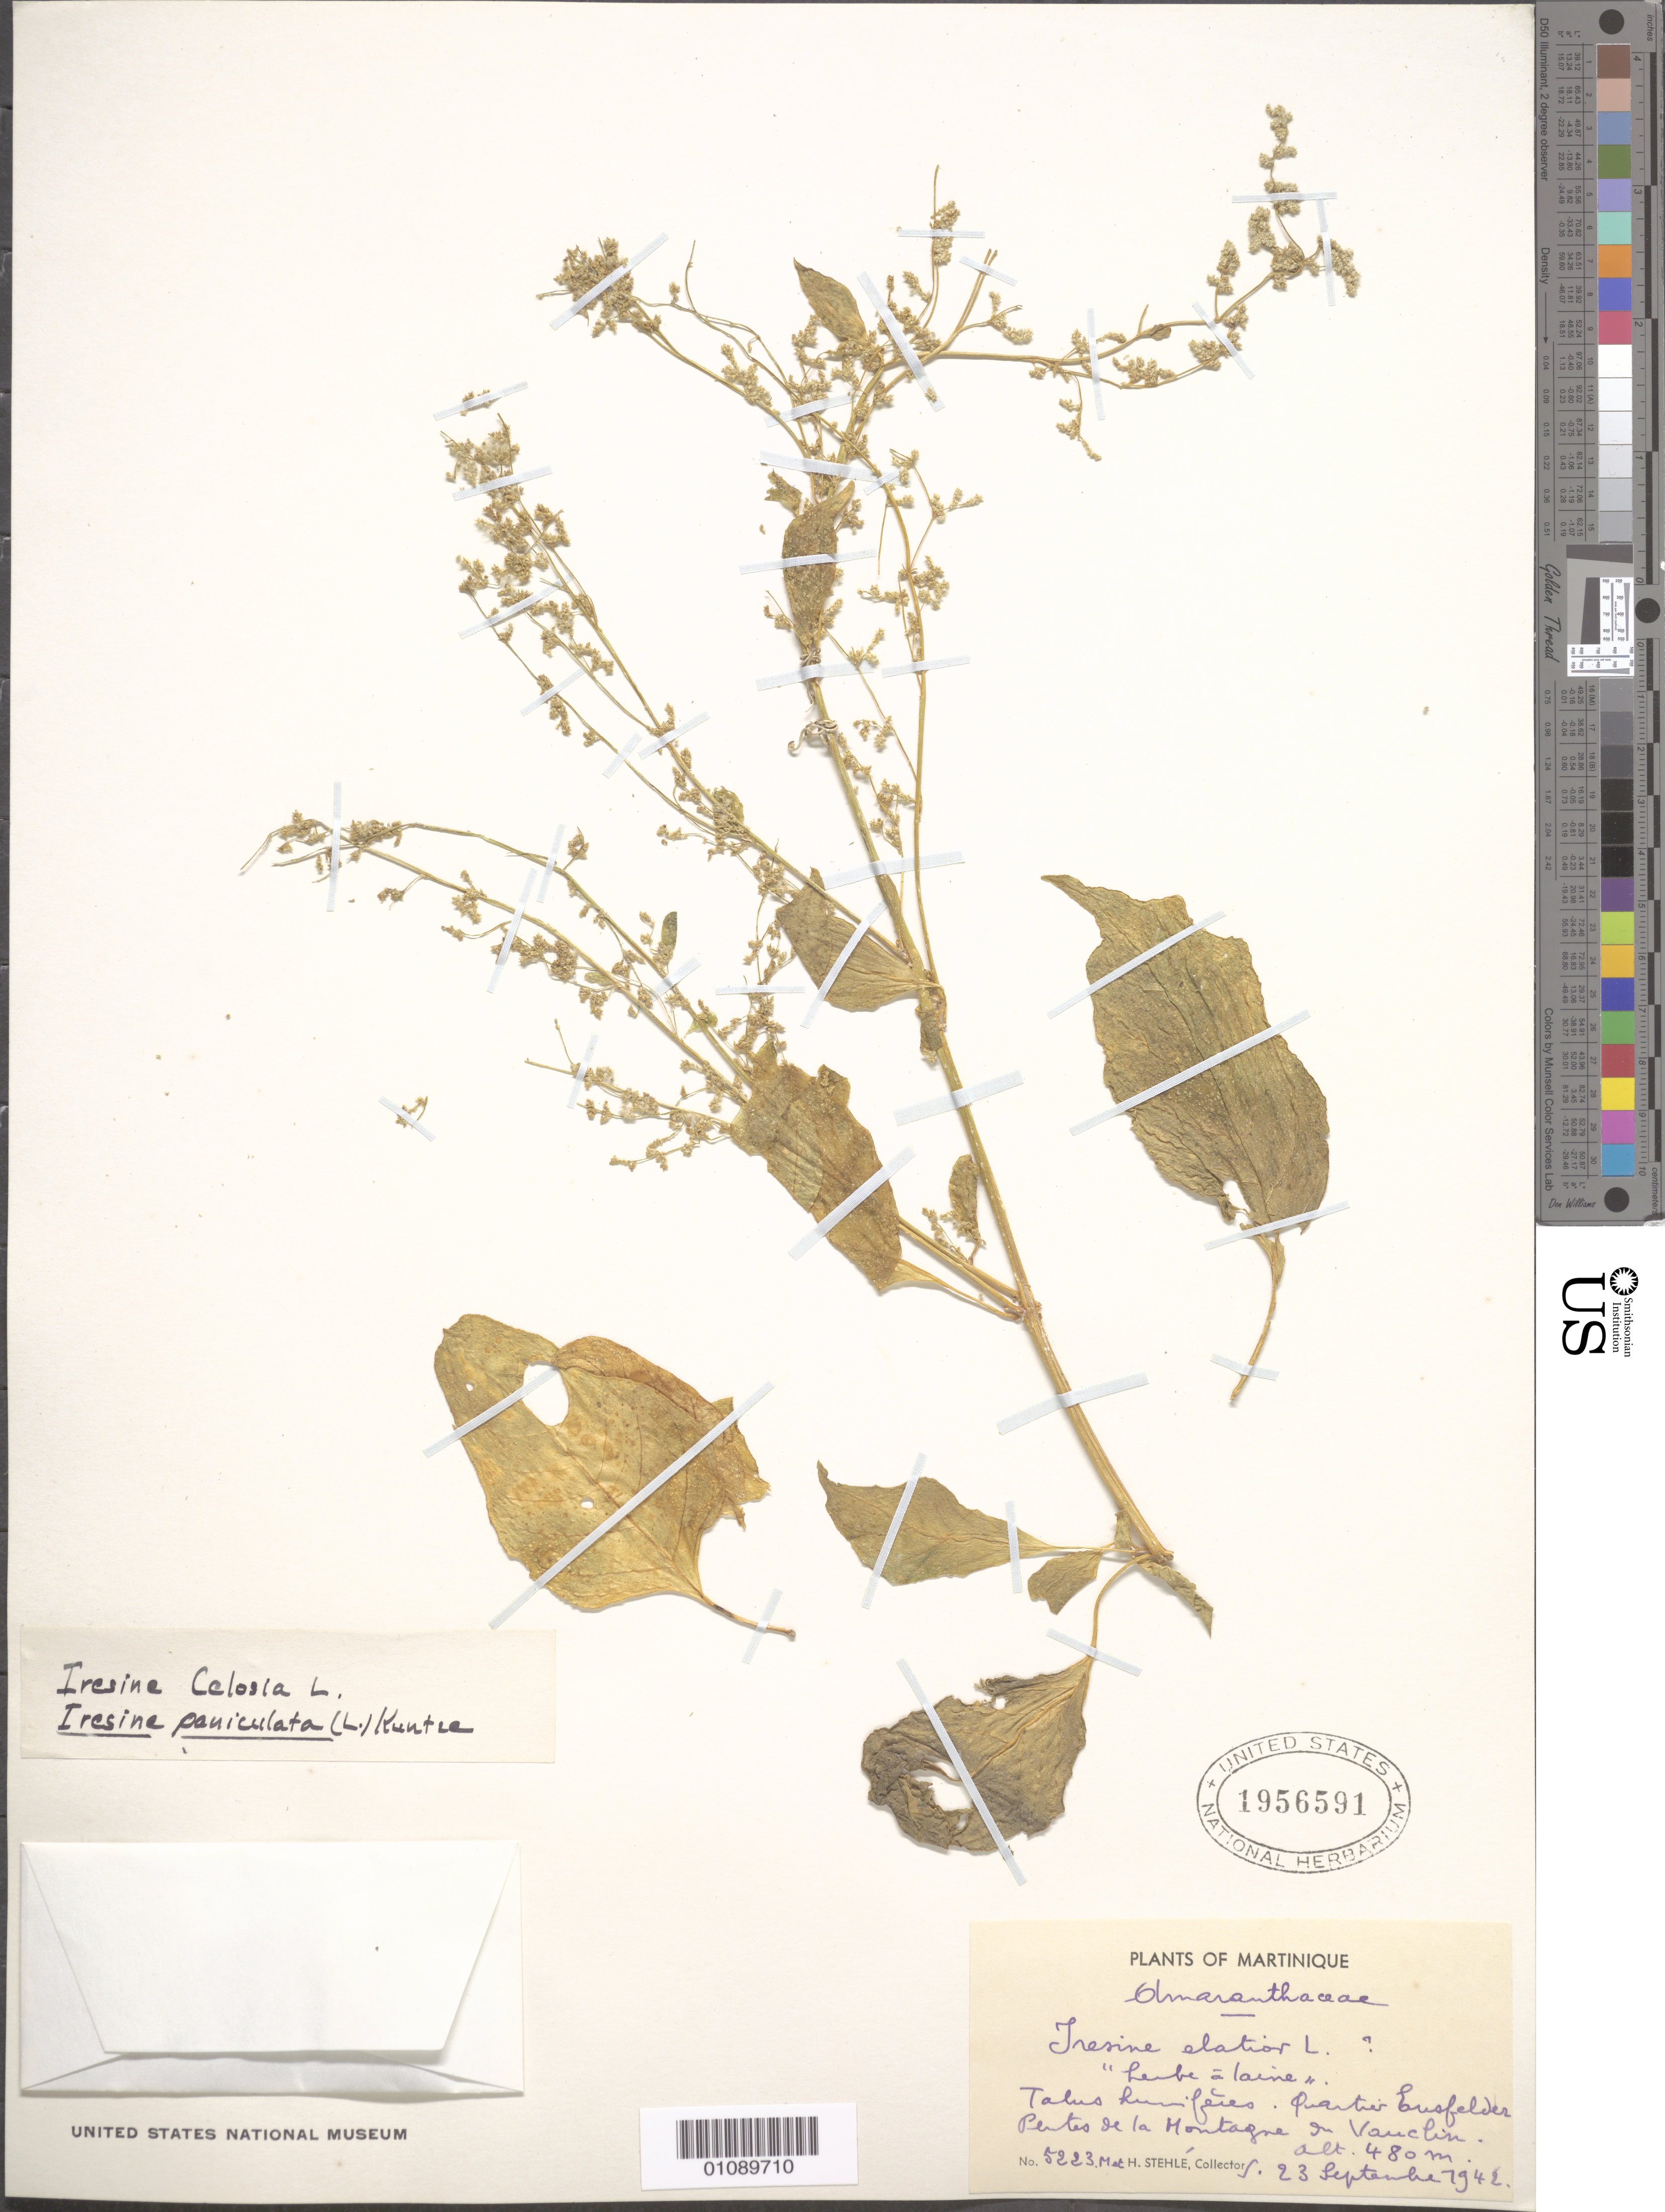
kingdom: Plantae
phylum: Tracheophyta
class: Magnoliopsida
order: Caryophyllales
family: Amaranthaceae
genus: Iresine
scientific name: Iresine paniculata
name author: (L.) Kuntze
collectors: H. Stehlé & M. Stehlé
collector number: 5223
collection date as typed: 23 Sep 1942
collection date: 1942-09-23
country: Martinique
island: Martinique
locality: Quartier busfelder. Peutes de la Montagne du Vauclin.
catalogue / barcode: US 1956591